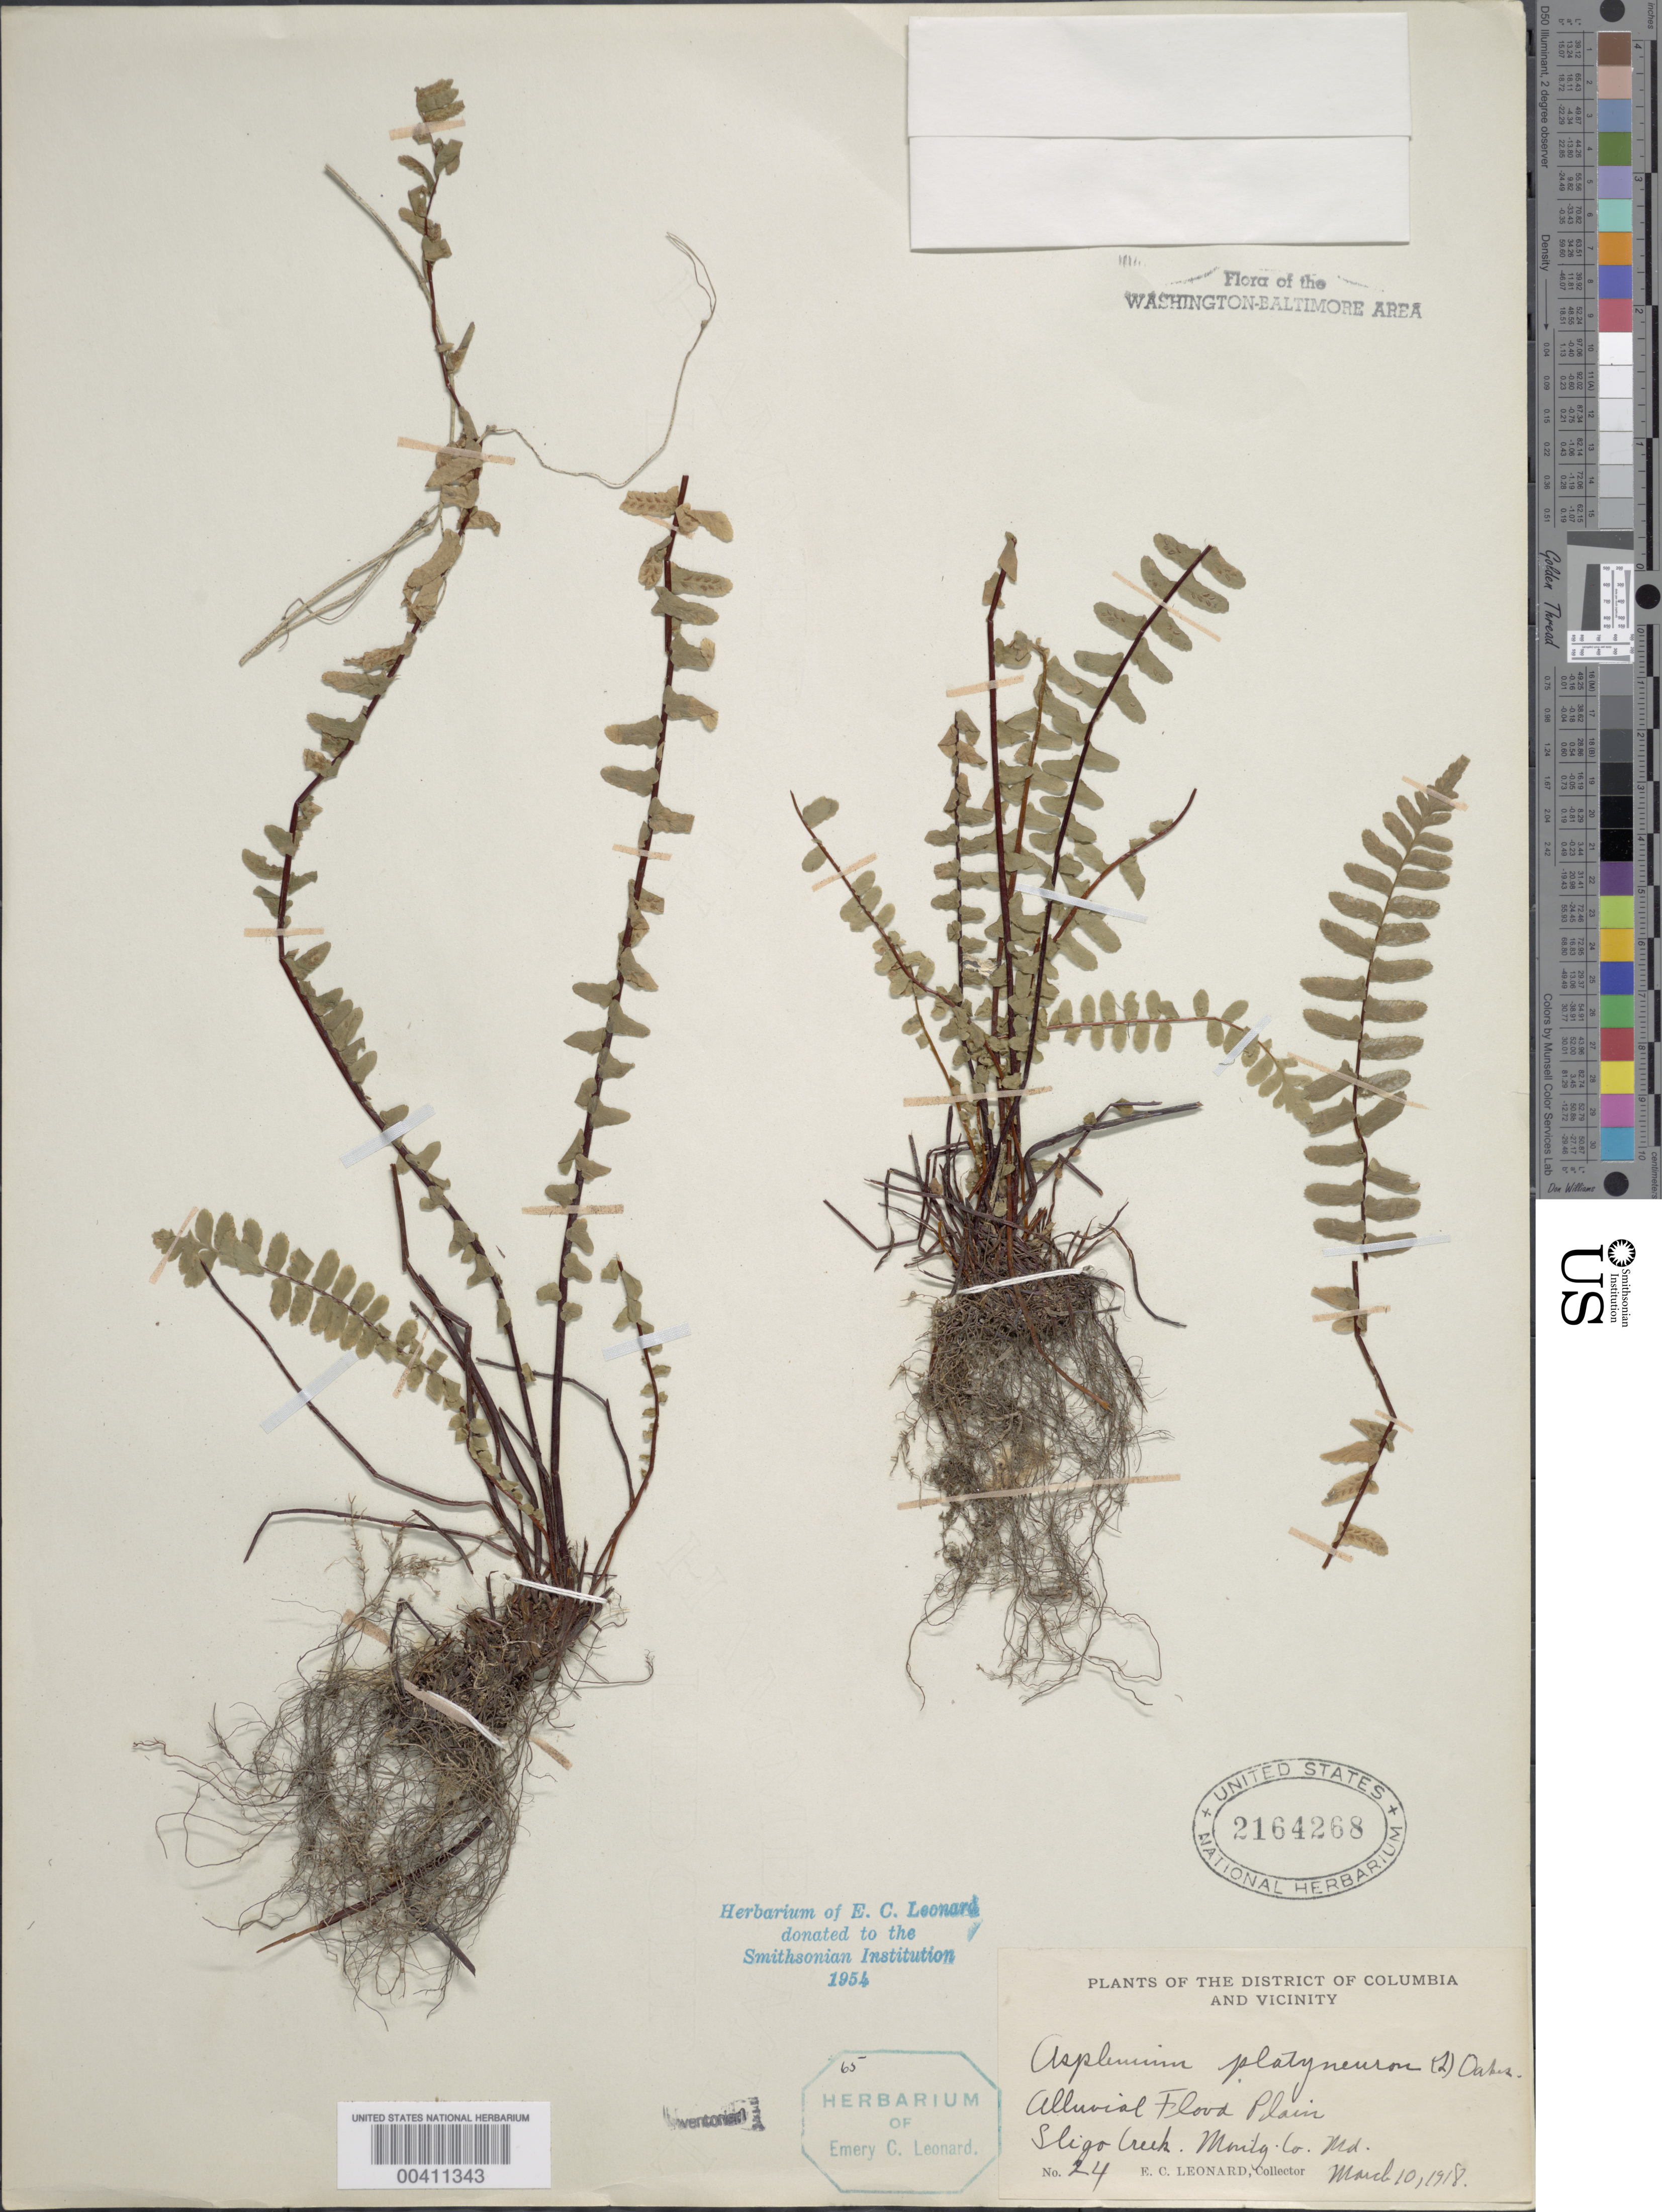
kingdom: Plantae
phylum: Tracheophyta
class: Polypodiopsida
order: Polypodiales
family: Aspleniaceae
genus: Asplenium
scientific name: Asplenium platyneuron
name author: (L.) Britton, Stearns & Poggenb.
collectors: E. C. Leonard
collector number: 24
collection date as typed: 10 Mar 1918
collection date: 1918-03-10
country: United States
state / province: Maryland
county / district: Montgomery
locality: Sligo Creek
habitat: Alluvial flood plain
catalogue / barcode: US 2164268